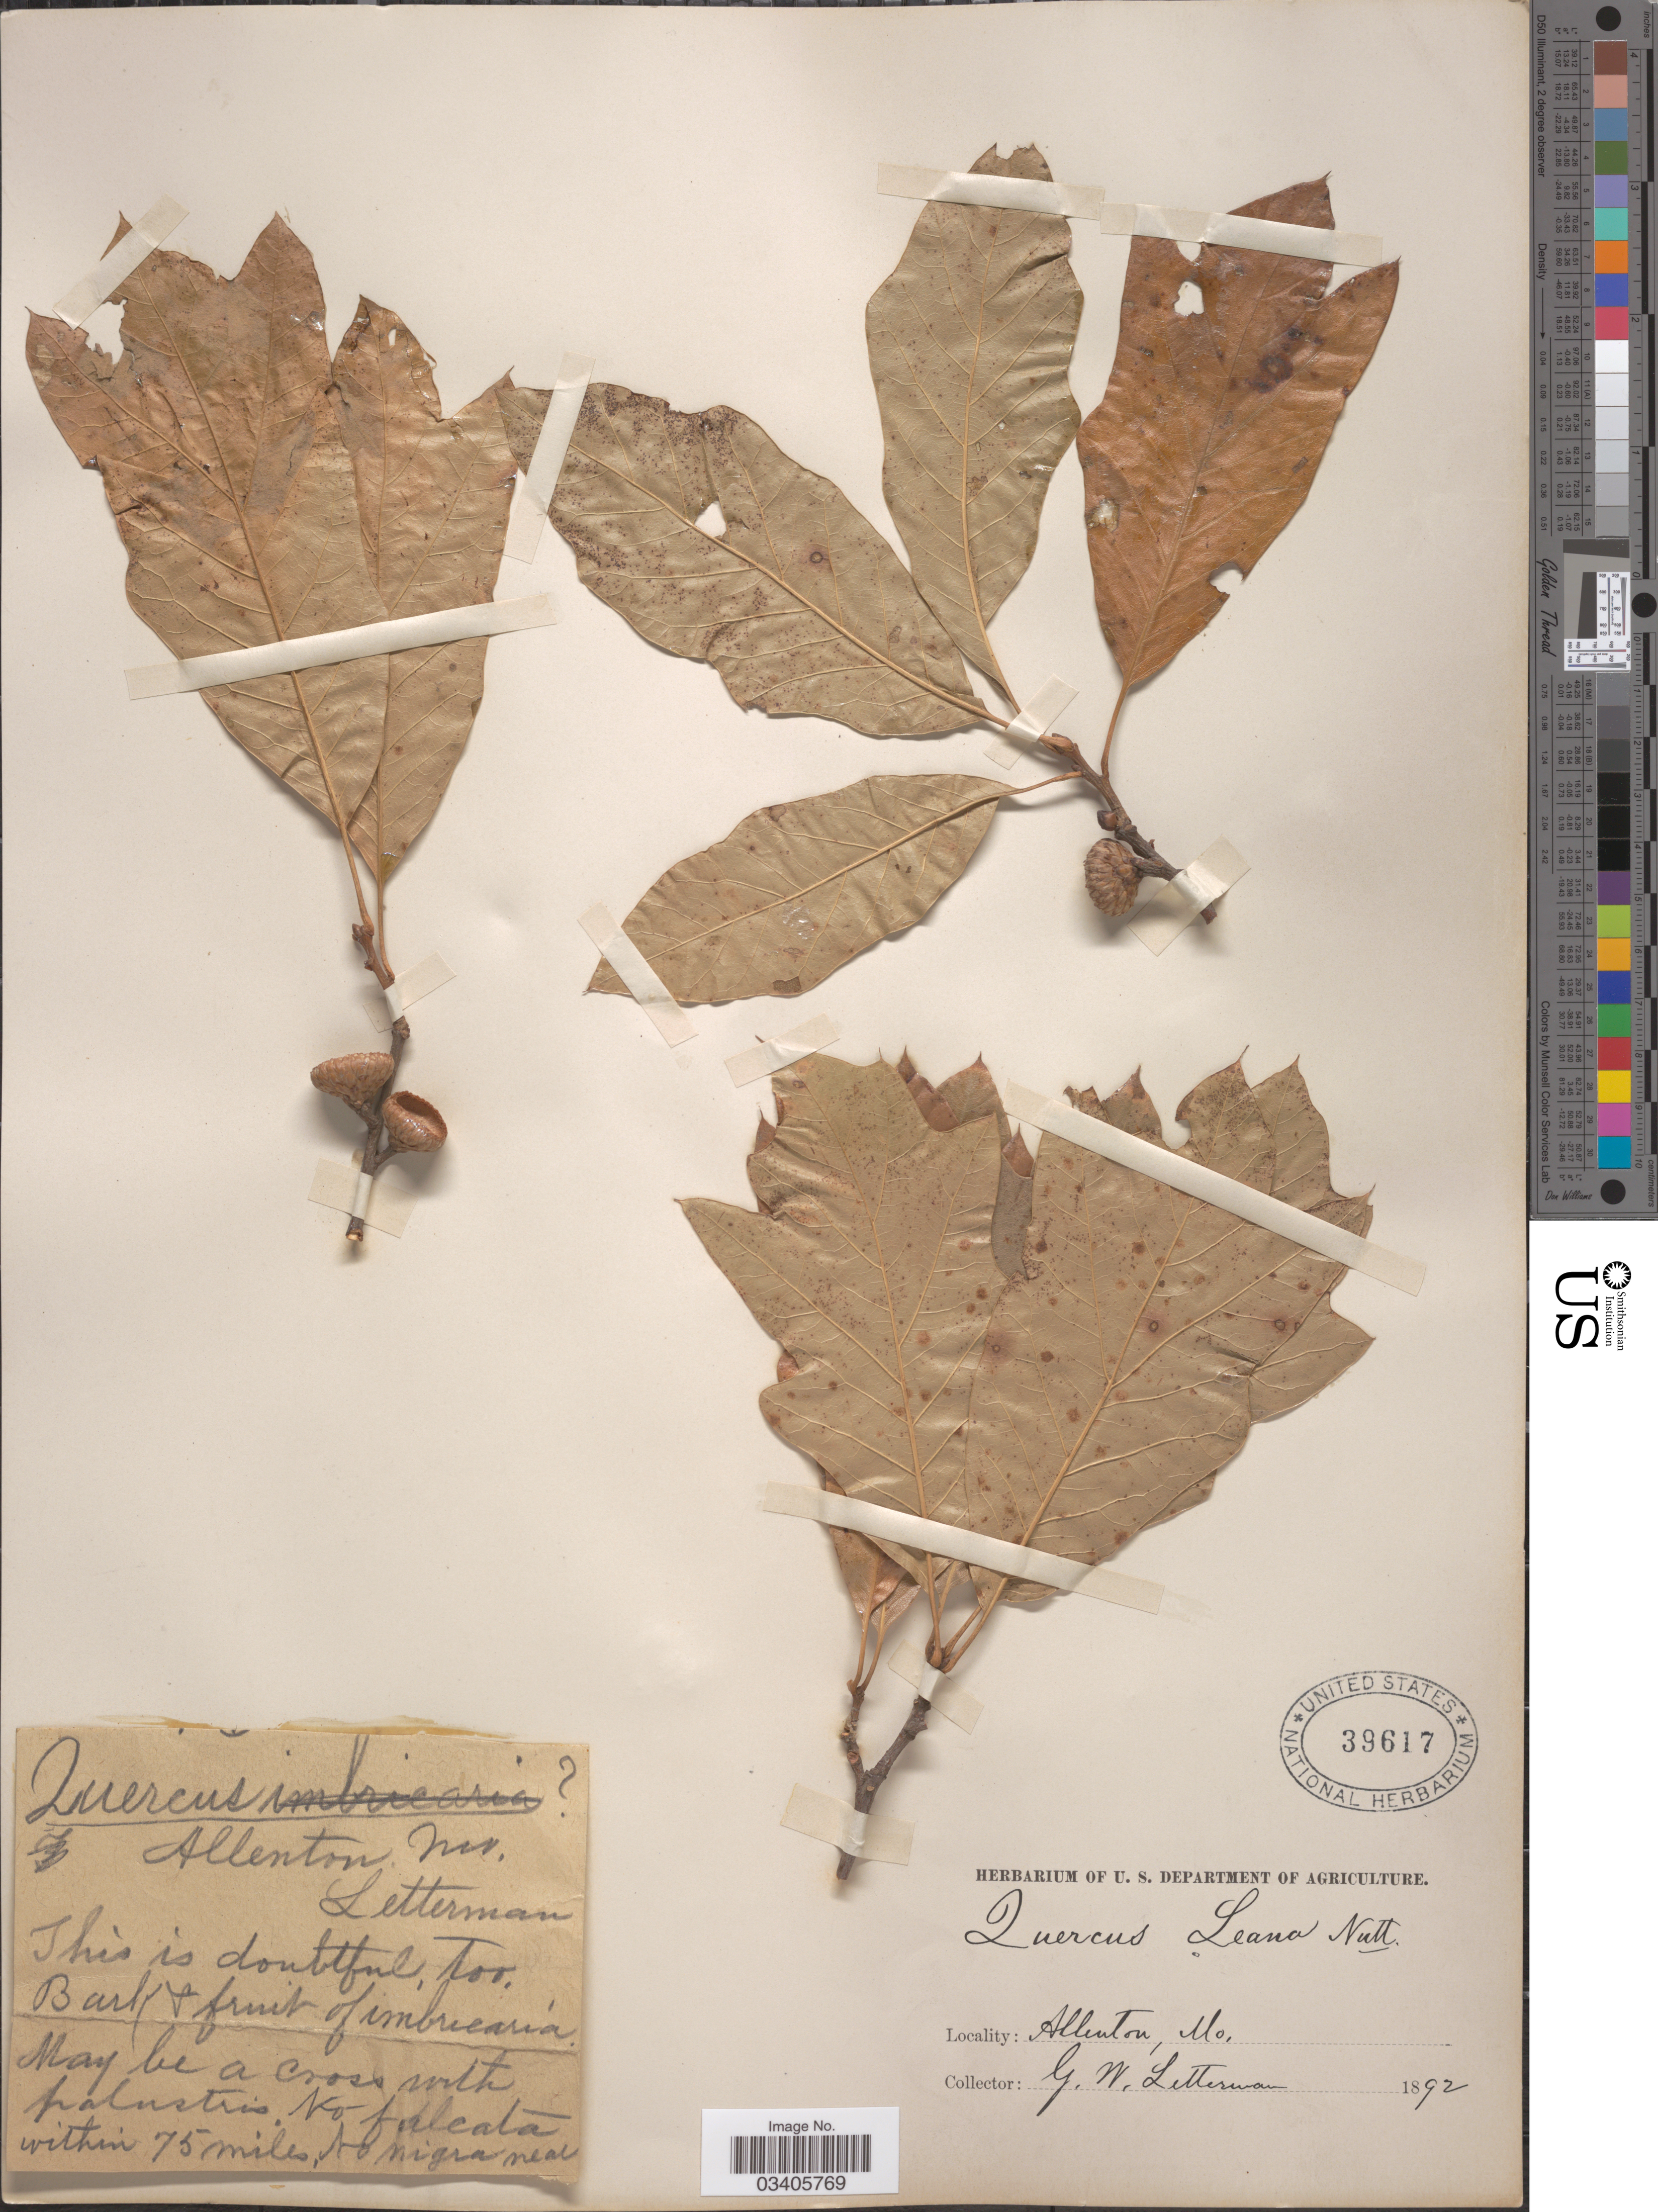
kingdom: Plantae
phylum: Tracheophyta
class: Magnoliopsida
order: Fagales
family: Fagaceae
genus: Quercus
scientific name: Quercus x leana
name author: Nutt.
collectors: G. W. Letterman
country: United States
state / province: Missouri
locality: Allenton.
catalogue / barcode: US 39617